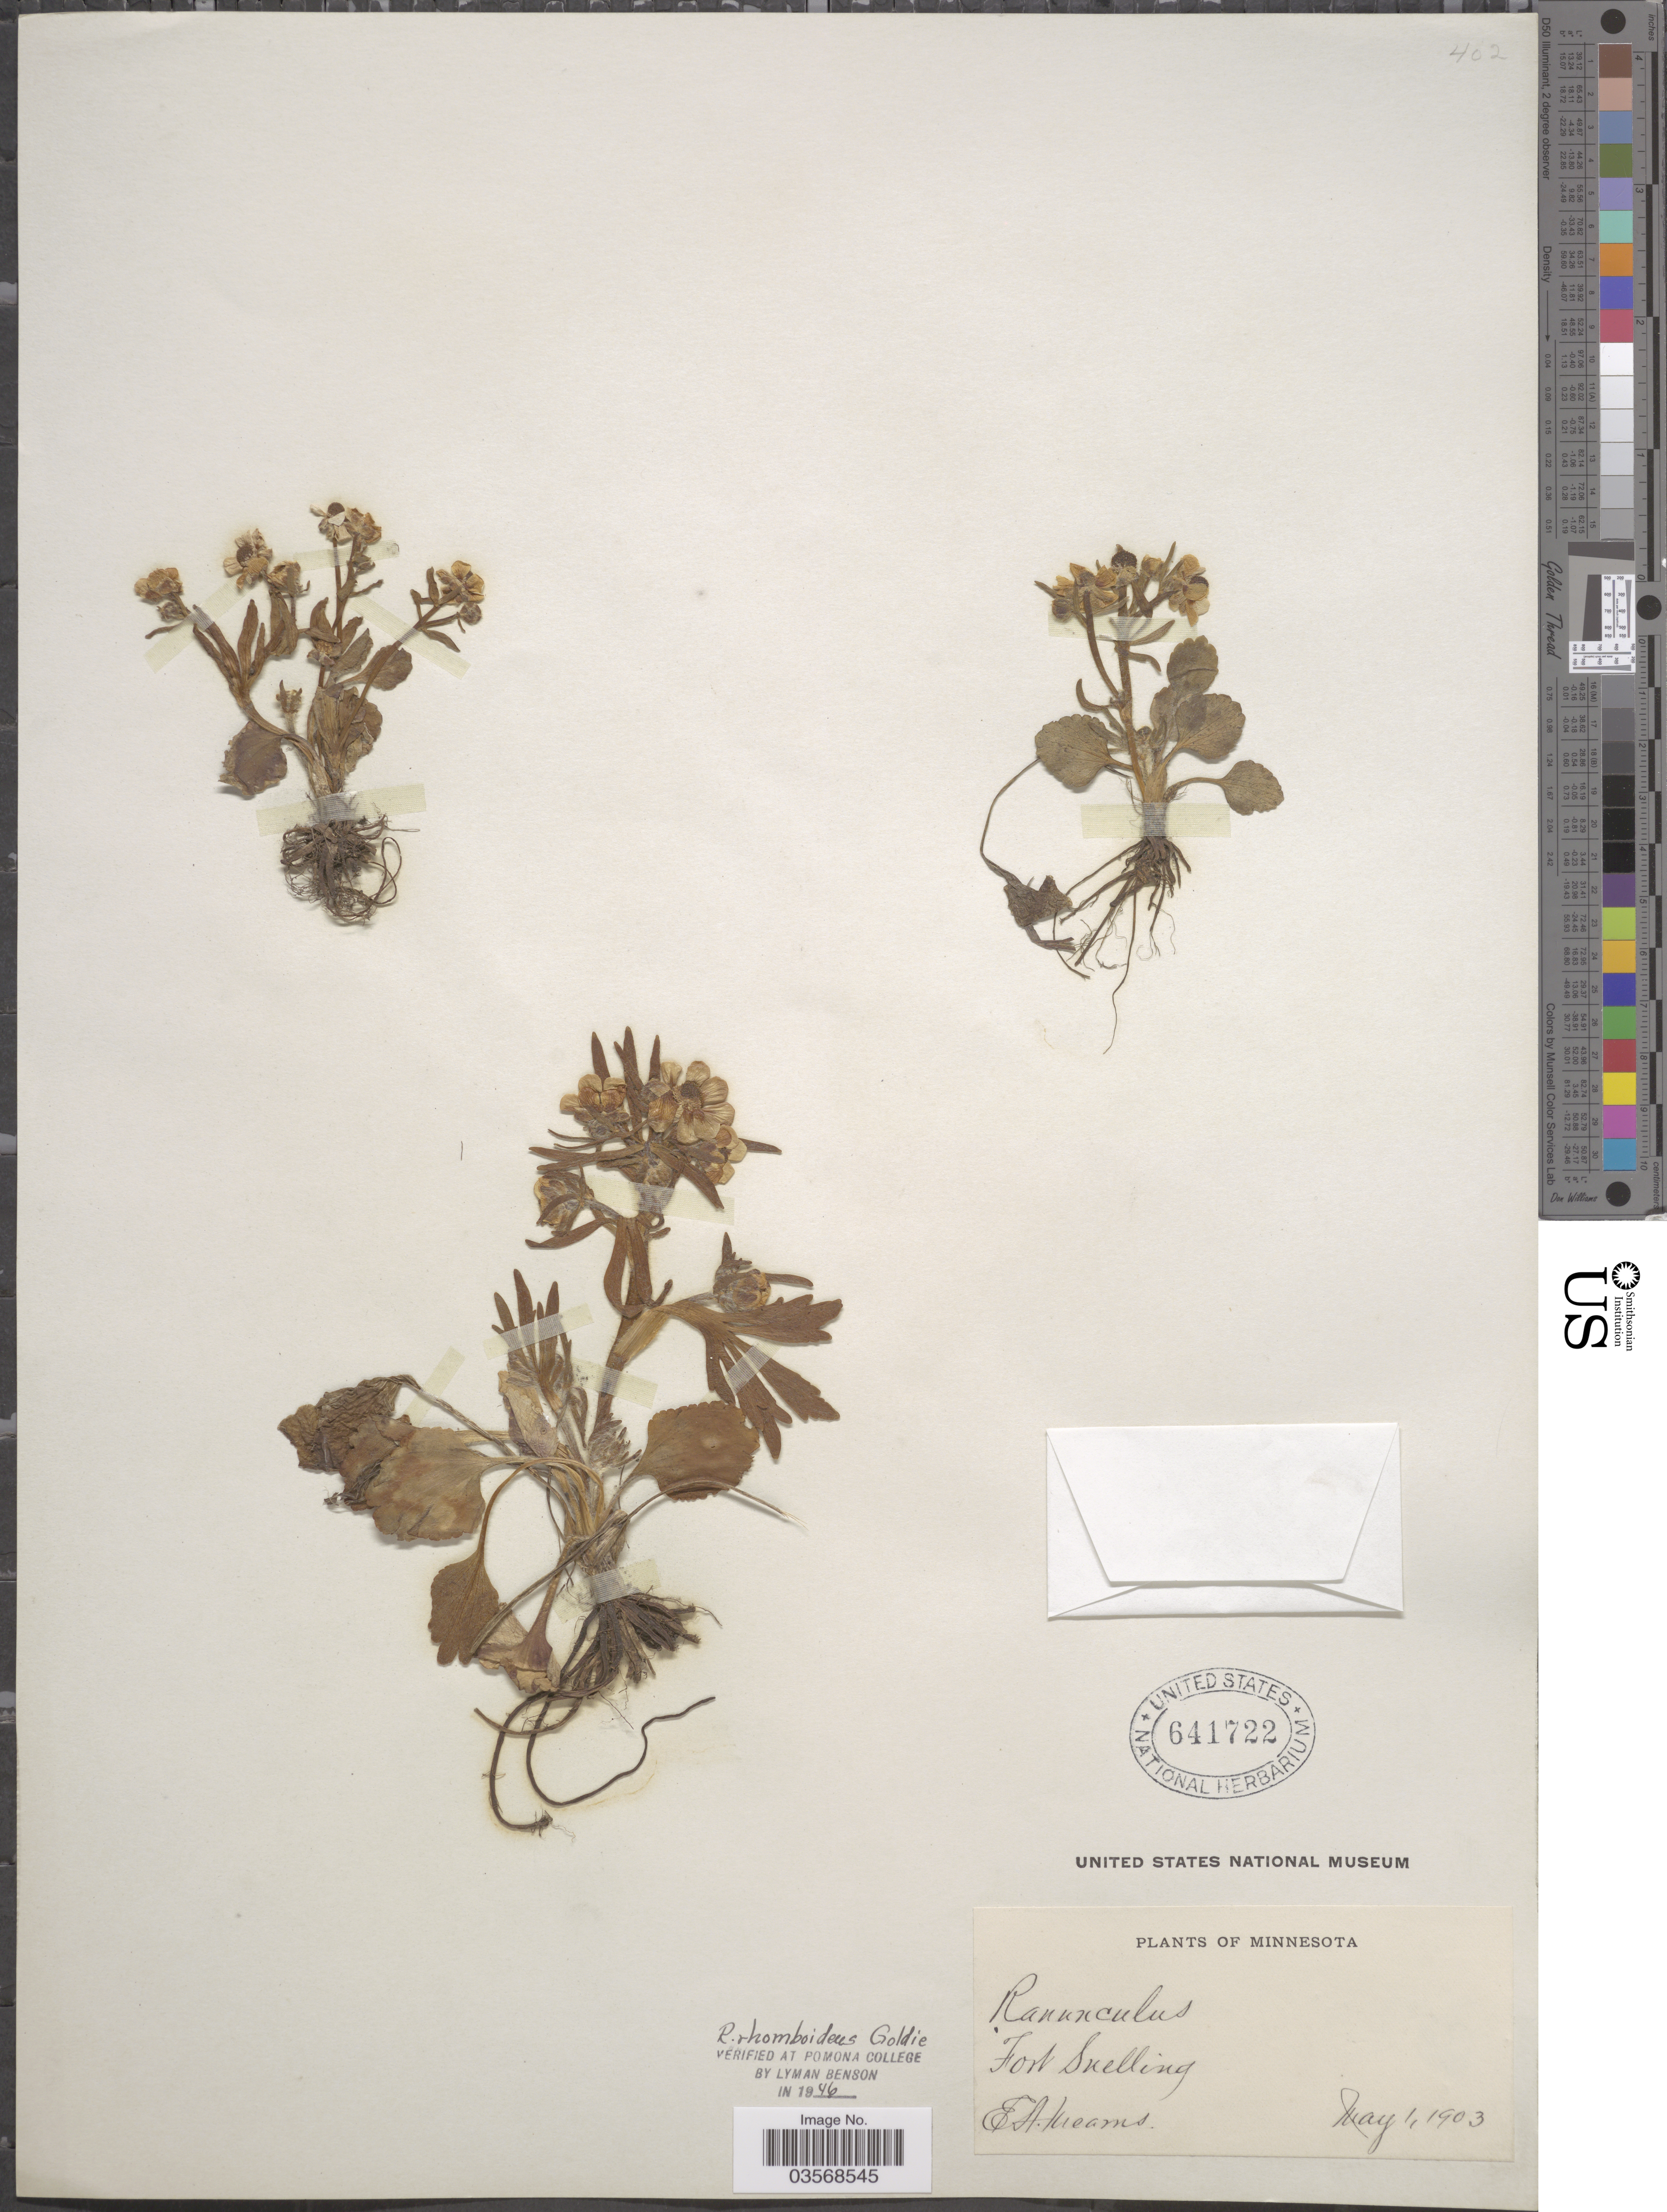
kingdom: Plantae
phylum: Tracheophyta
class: Magnoliopsida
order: Ranunculales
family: Ranunculaceae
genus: Ranunculus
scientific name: Ranunculus ovalis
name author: Raf.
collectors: E. A. Mearns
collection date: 1903-05-01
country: United States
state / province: Minnesota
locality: Fort Snelling.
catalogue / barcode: US 641722